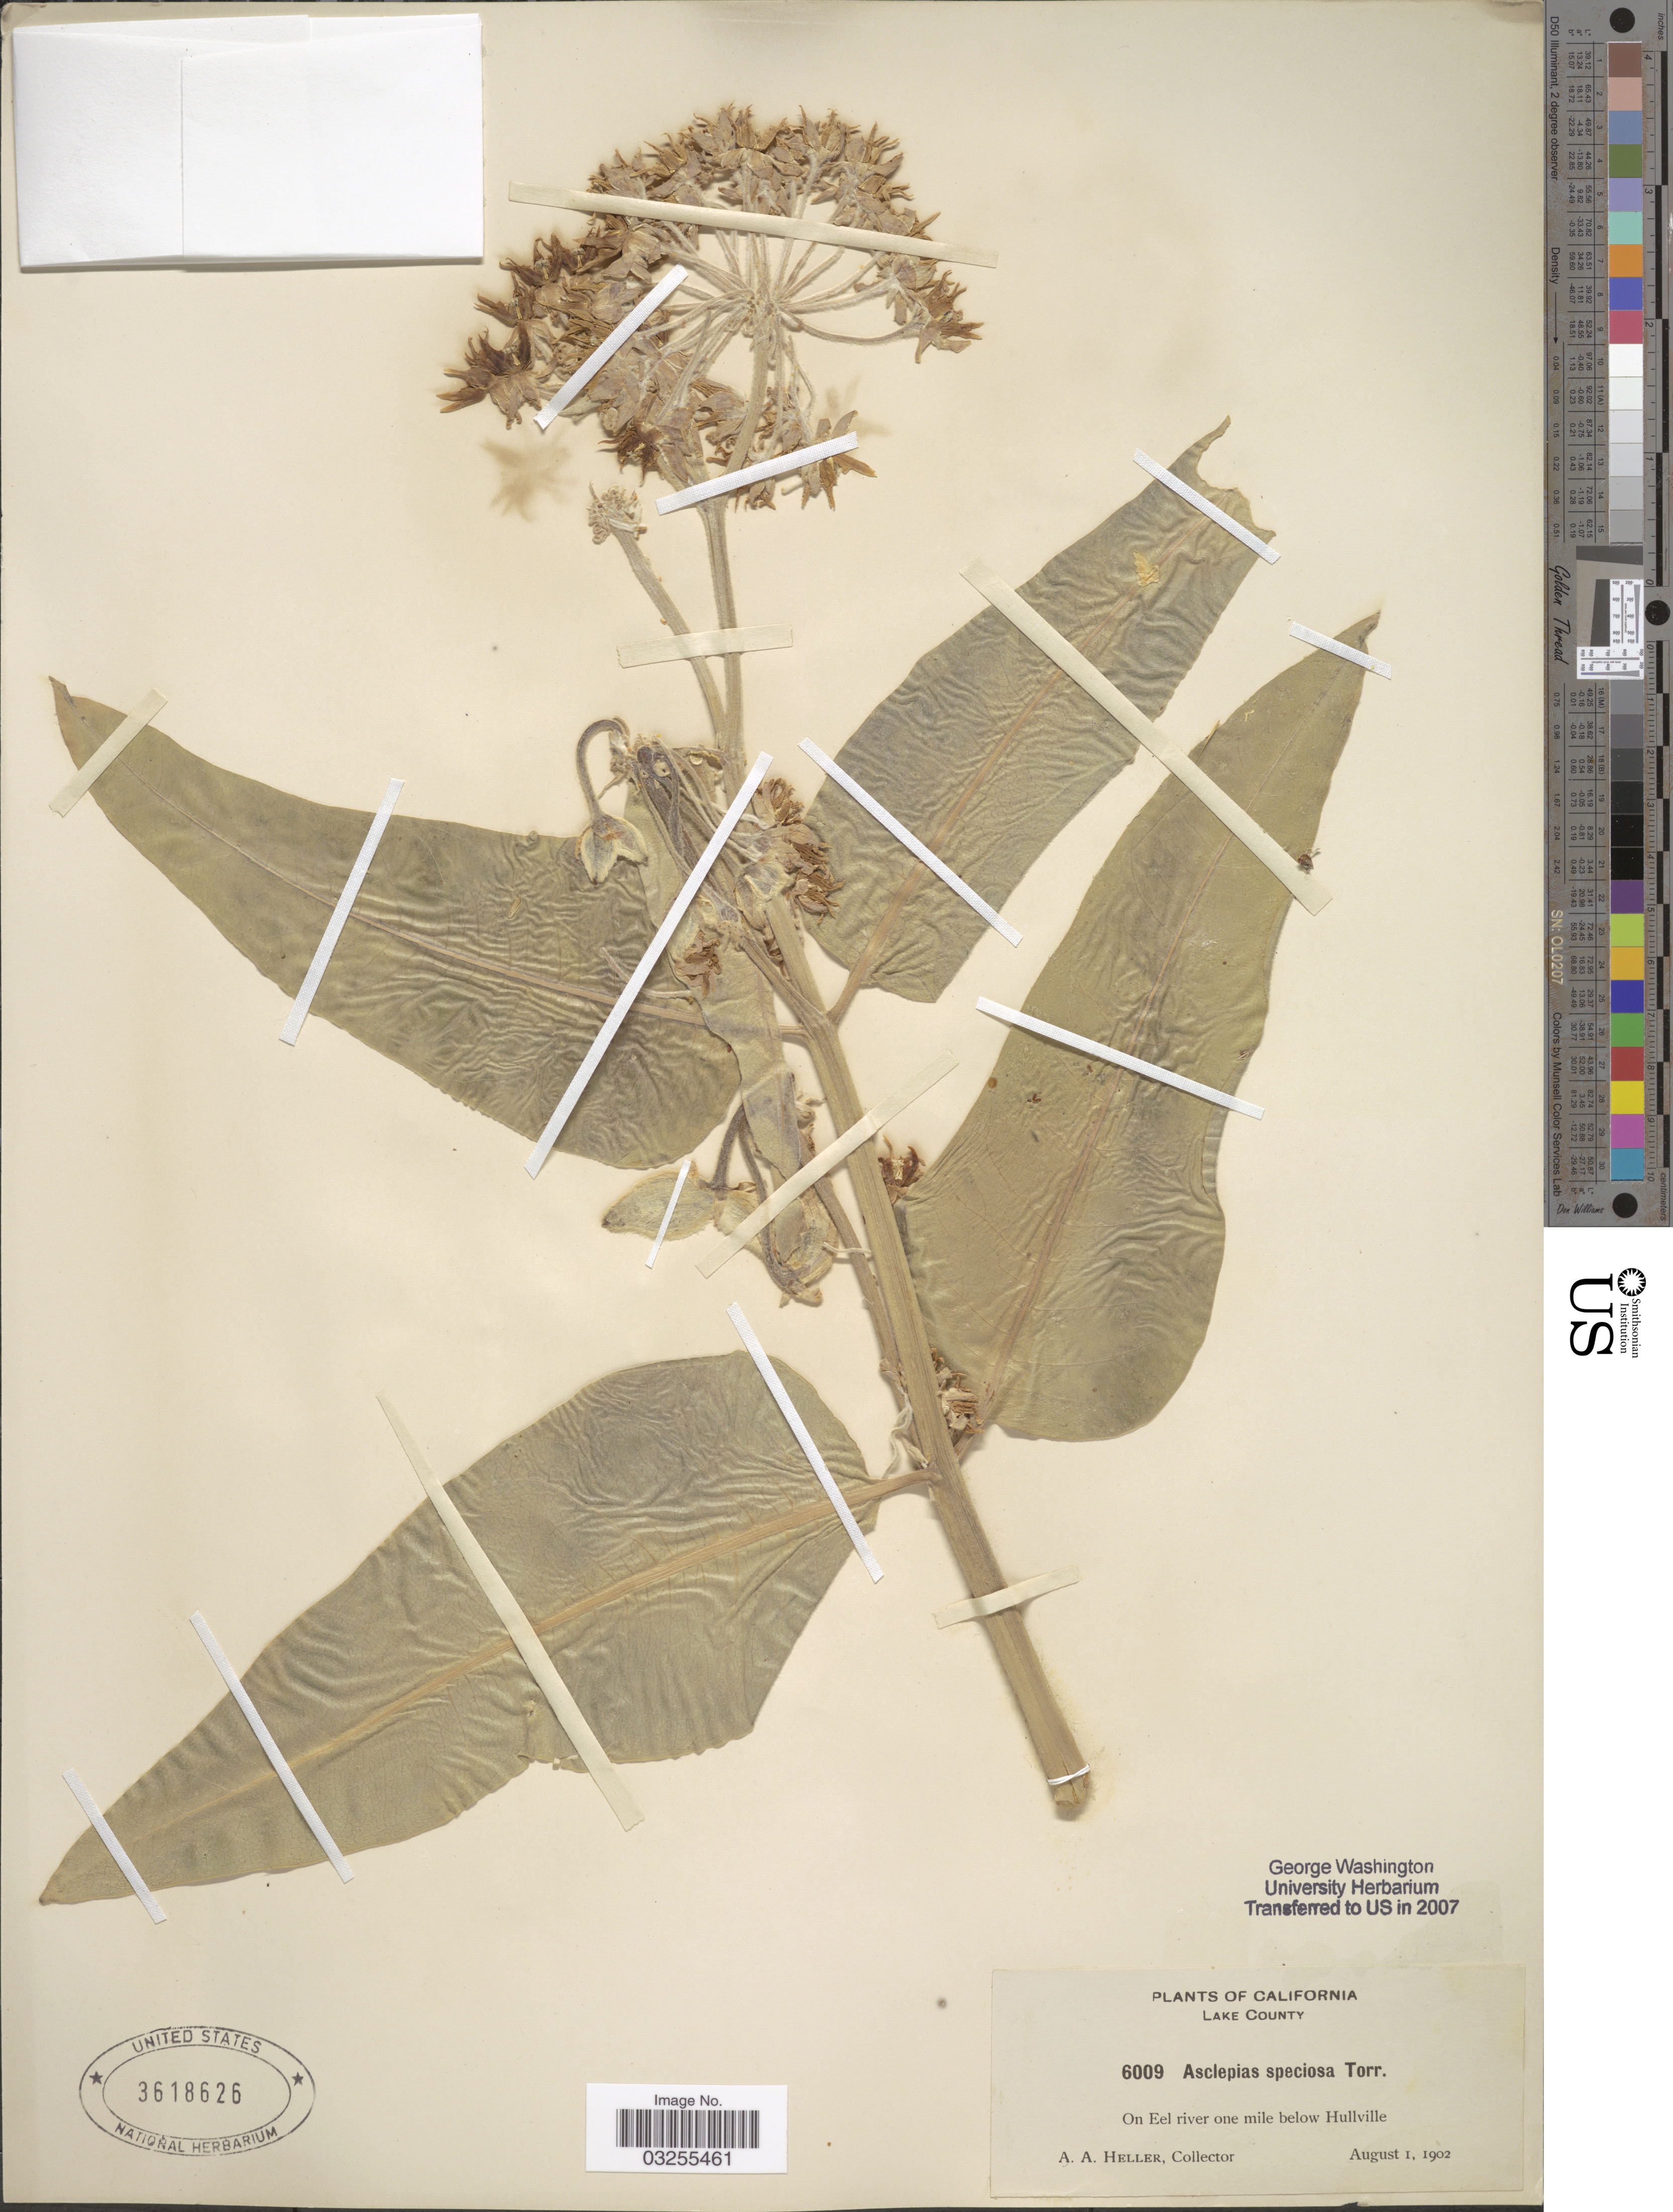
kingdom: Plantae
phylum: Tracheophyta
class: Magnoliopsida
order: Gentianales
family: Apocynaceae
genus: Asclepias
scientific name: Asclepias speciosa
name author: Torr.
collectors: A. A. Heller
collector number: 6009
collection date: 1902-08-01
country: United States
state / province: California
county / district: Lake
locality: Lake County, On Eel river one mile below Hullville.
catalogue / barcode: US 3618626